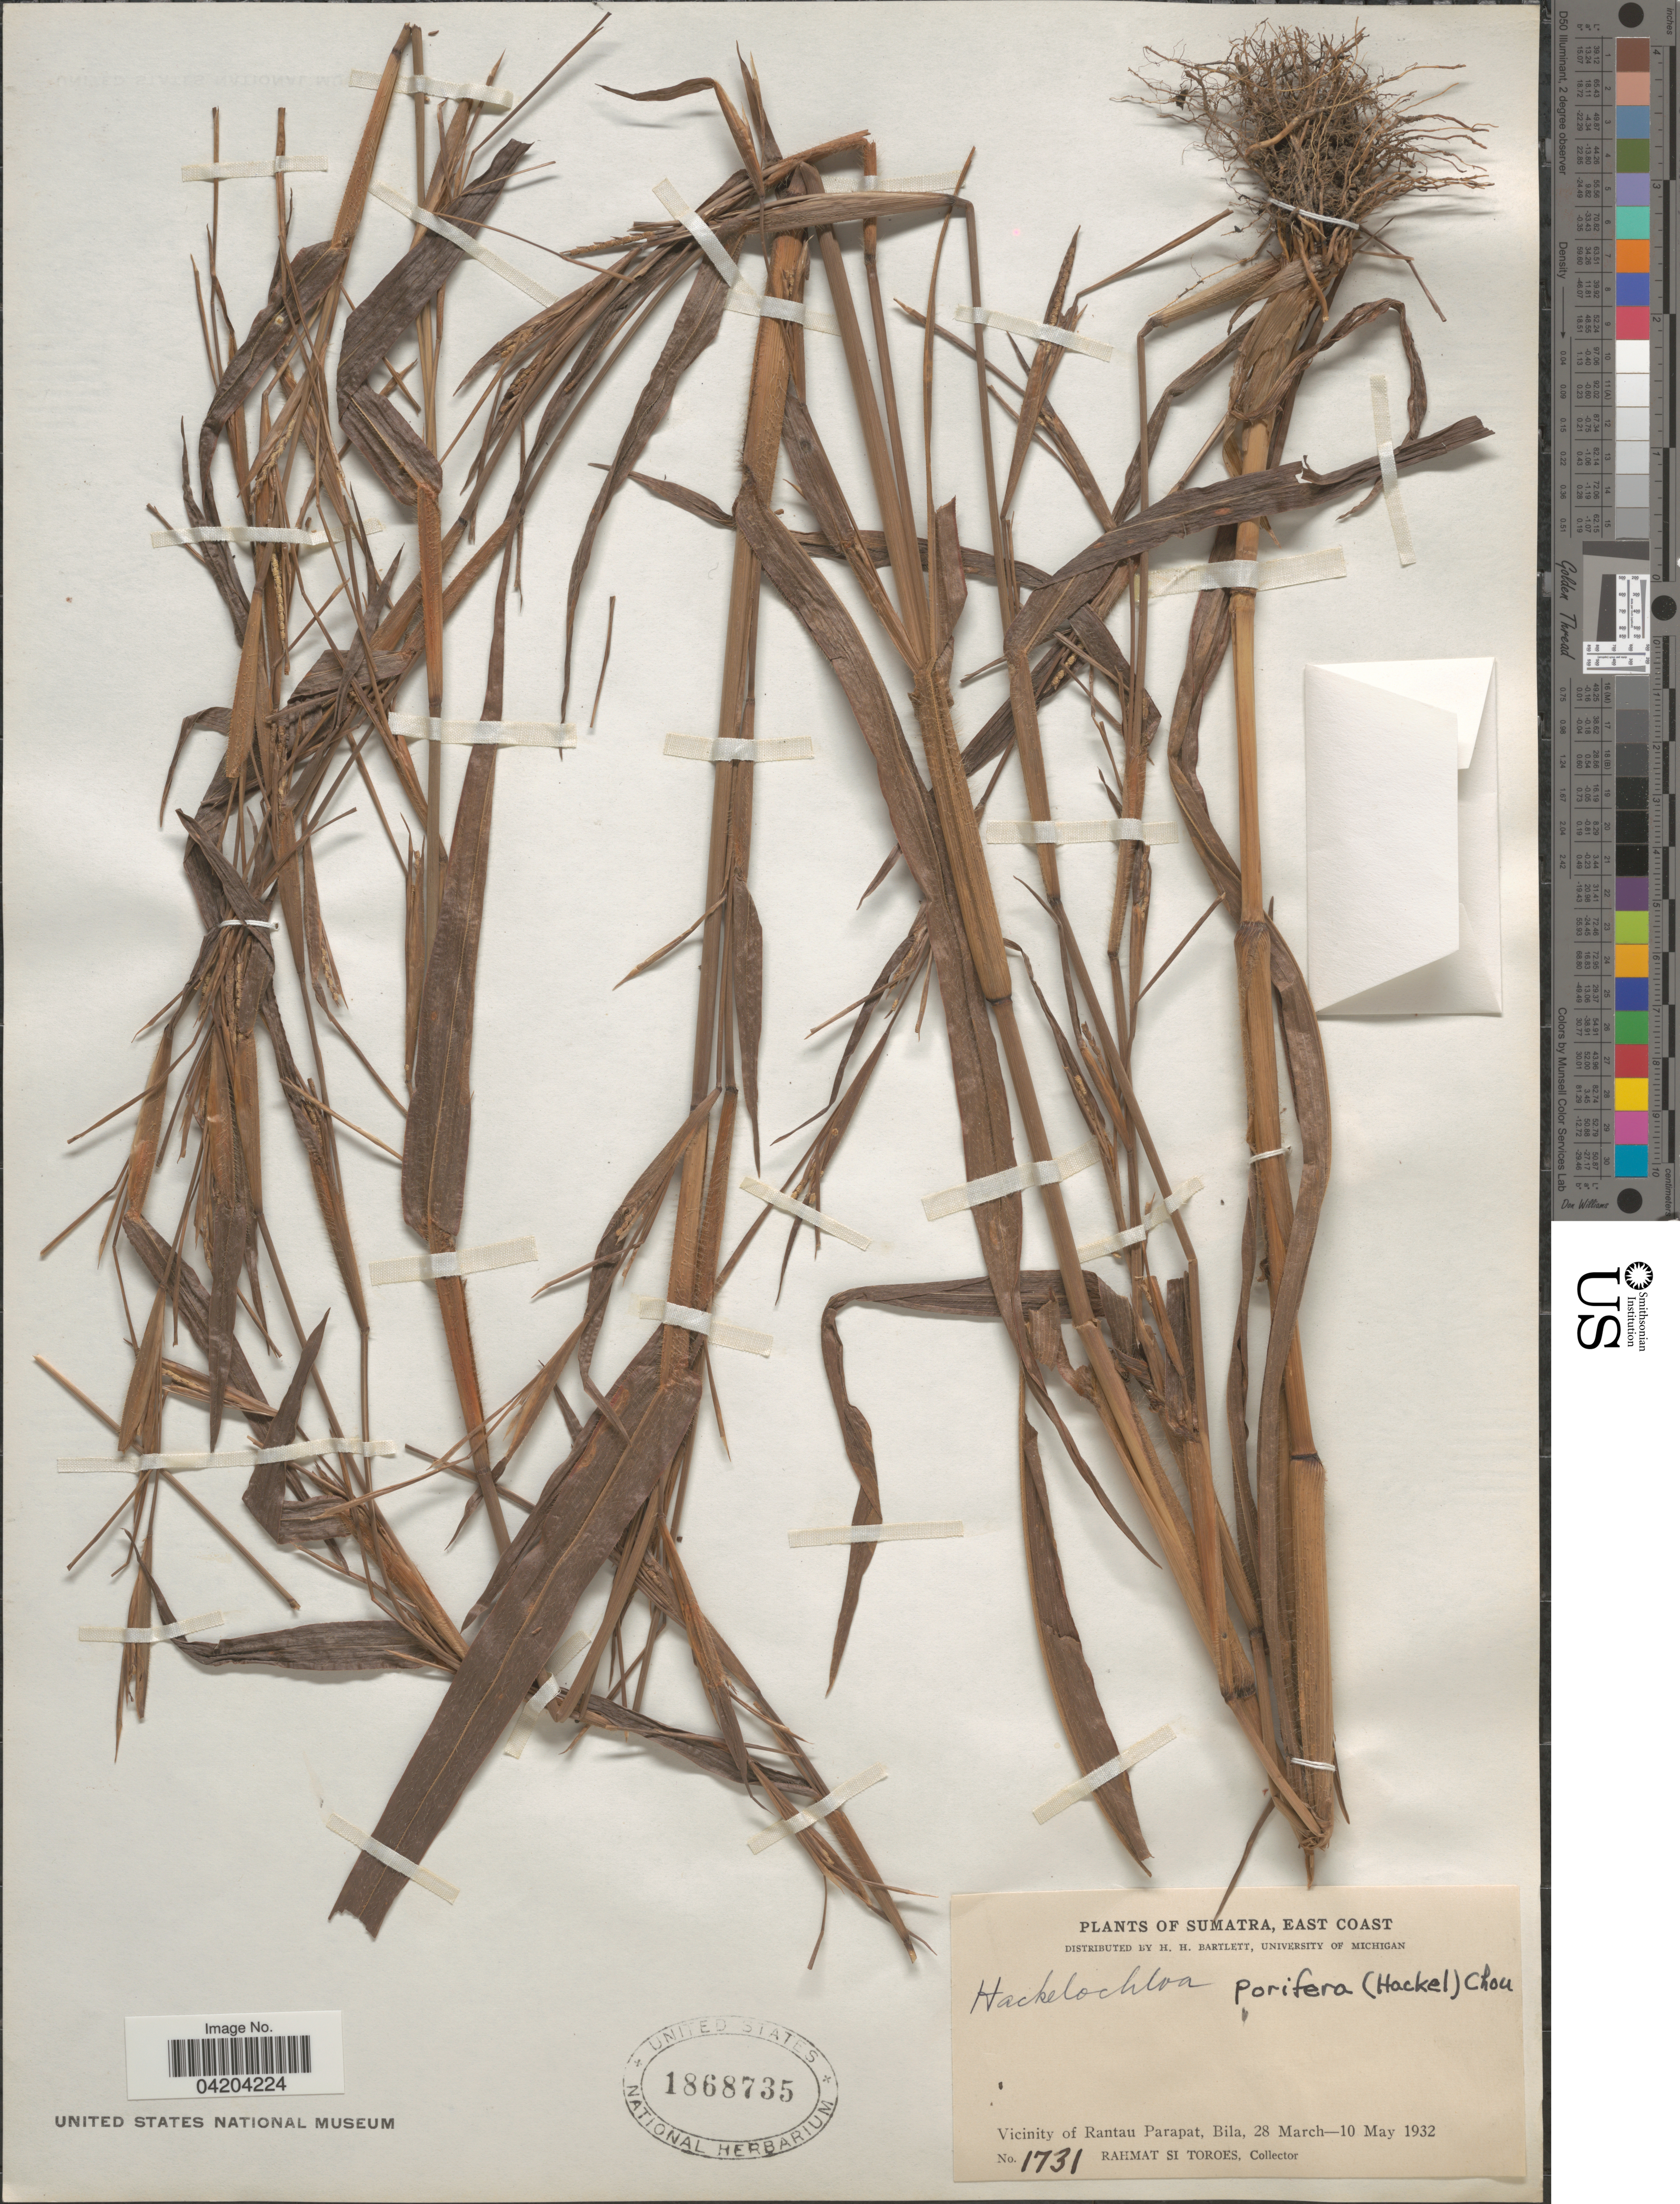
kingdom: Plantae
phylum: Tracheophyta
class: Liliopsida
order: Poales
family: Poaceae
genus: Mnesithea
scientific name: Mnesithea granularis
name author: (L.) de Koning & Sosef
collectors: Rahmat Si Boeea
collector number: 1731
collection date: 1932-03-28/1932-05-10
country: Indonesia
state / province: Sumatra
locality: East Coast. Vicinity of Rantau Parapat, Bila.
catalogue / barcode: US 1868735